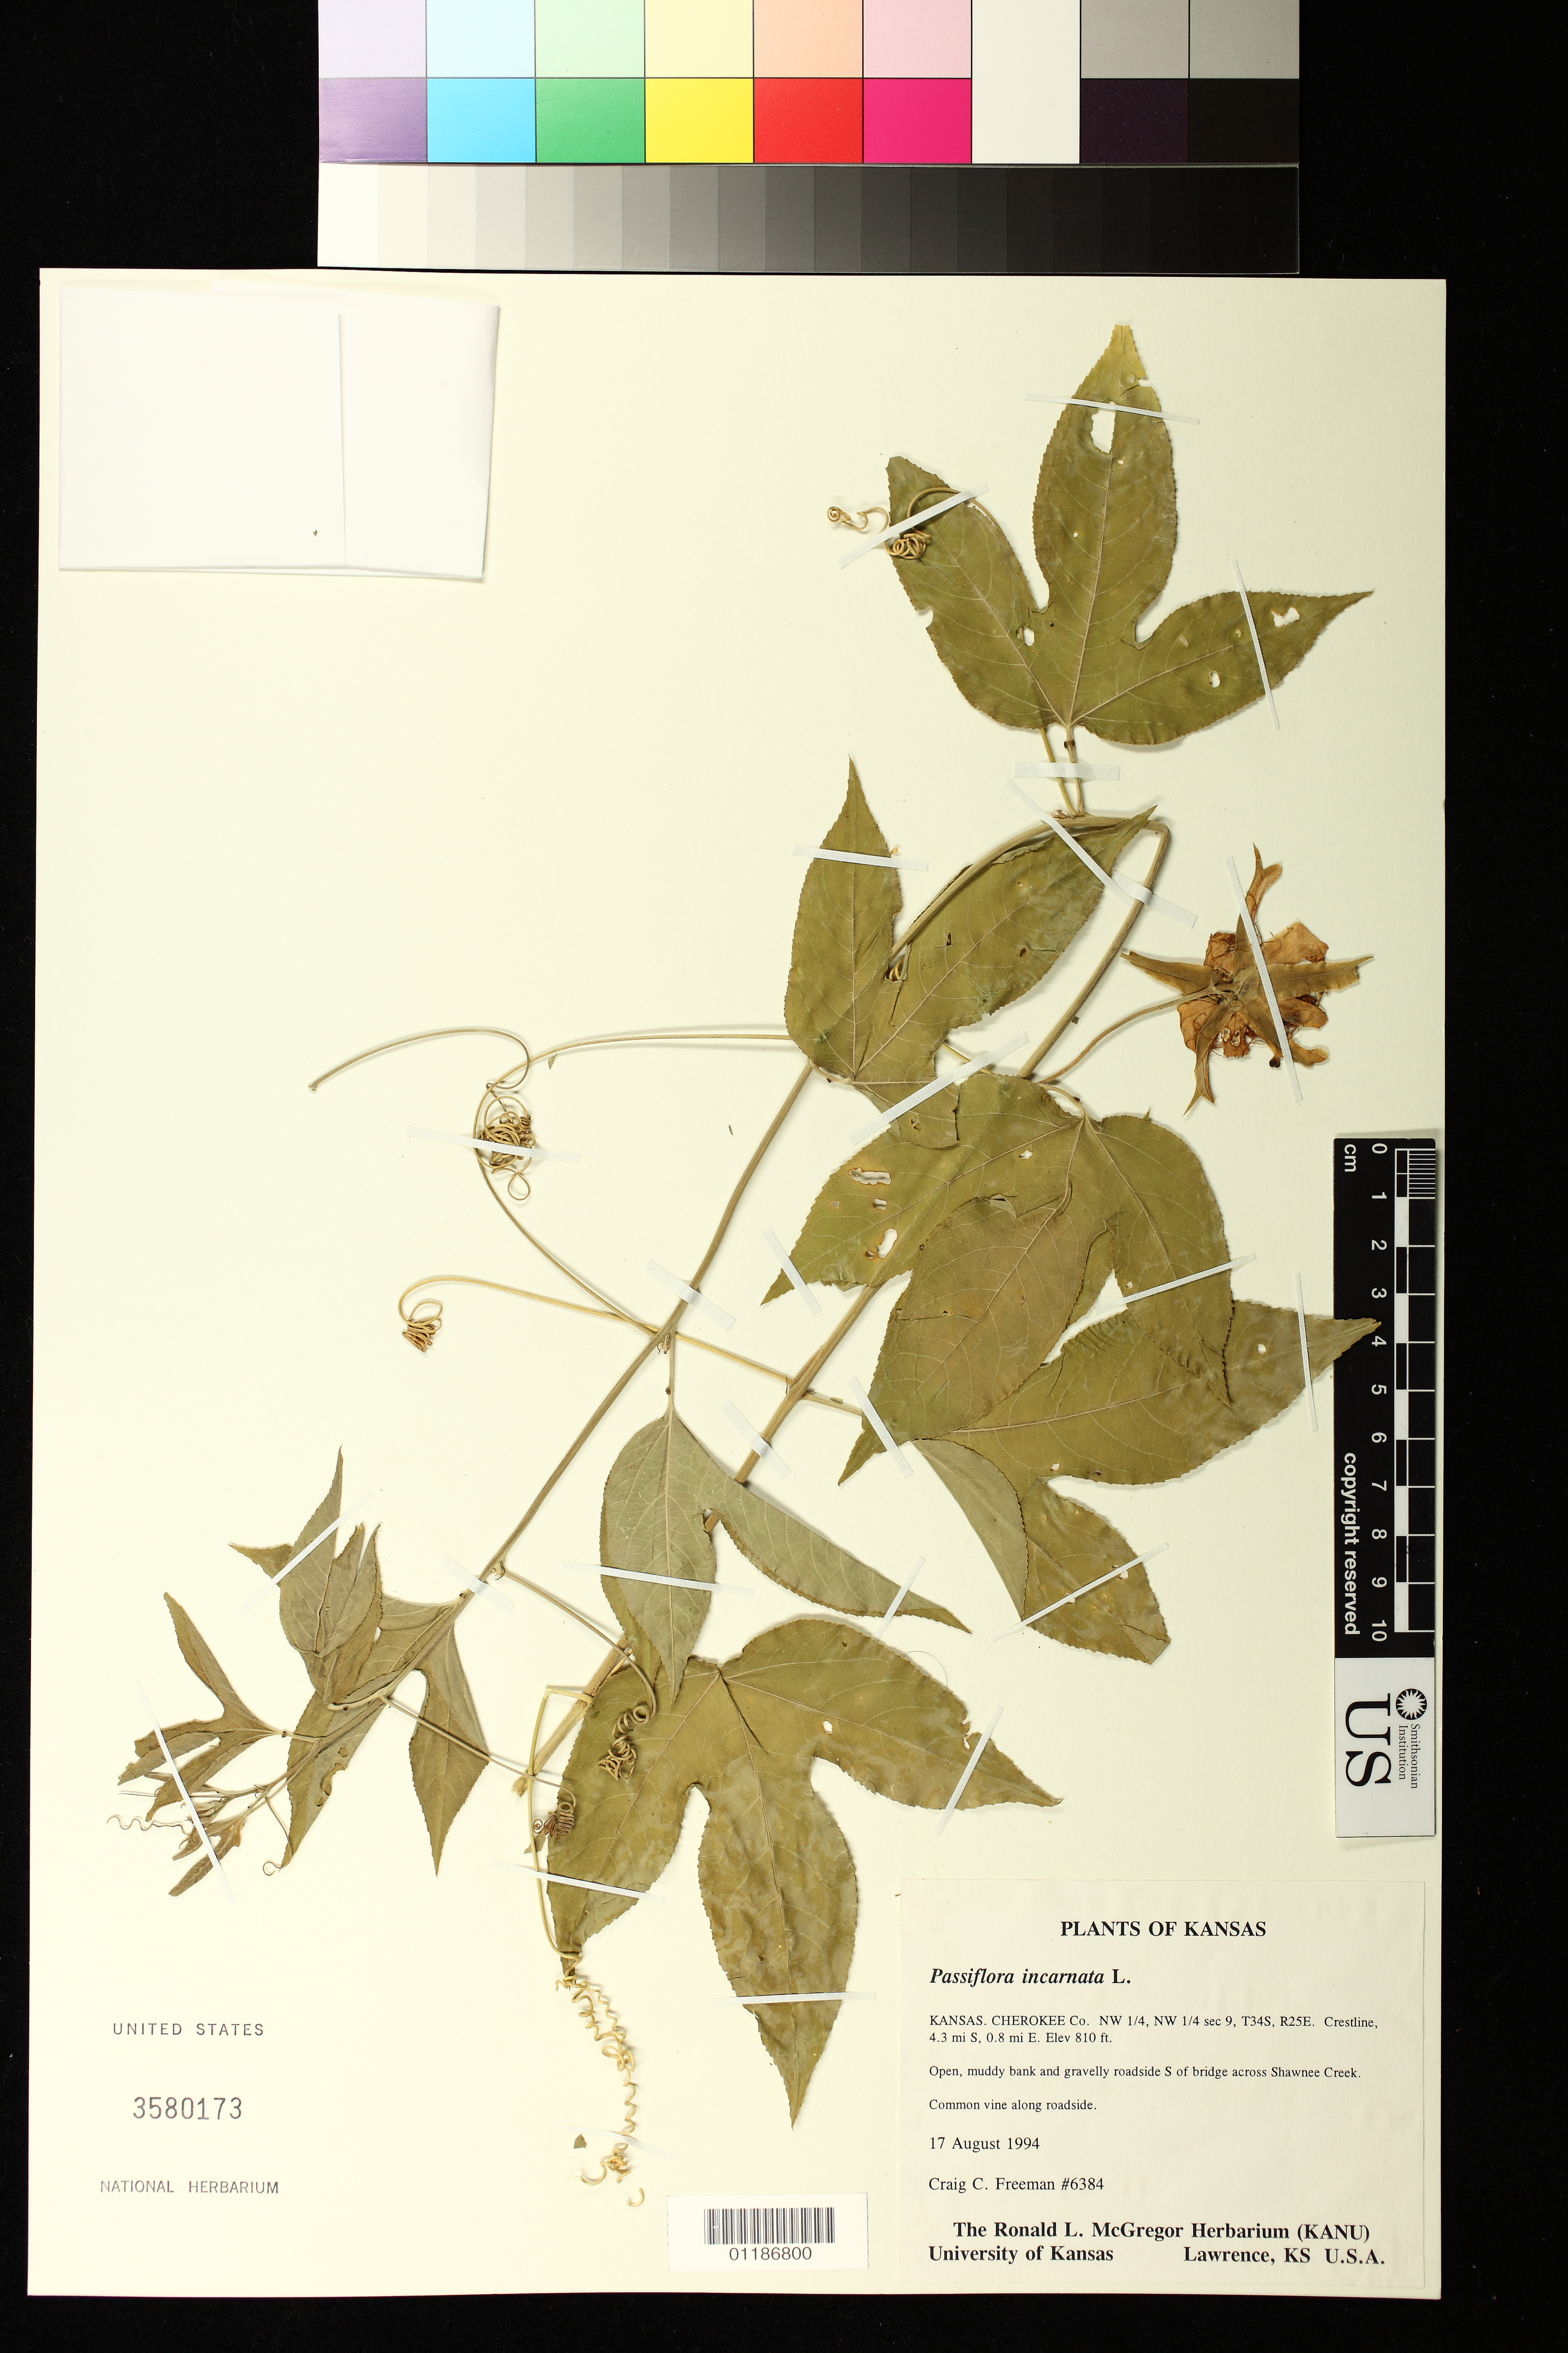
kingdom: Plantae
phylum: Tracheophyta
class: Magnoliopsida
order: Malpighiales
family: Passifloraceae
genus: Passiflora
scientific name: Passiflora incarnata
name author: L.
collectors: C. C. Freeman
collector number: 6384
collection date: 1994-08-17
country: United States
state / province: Kansas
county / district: Cherokee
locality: NW 1/4 sec 9, T34S, R25E. Crestline, 4.3 mi. S, 0.8 mi. E. Open, muddy bank and gravelly roadside S of bridge across Shawnee Creek.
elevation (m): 247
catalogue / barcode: US 3580173